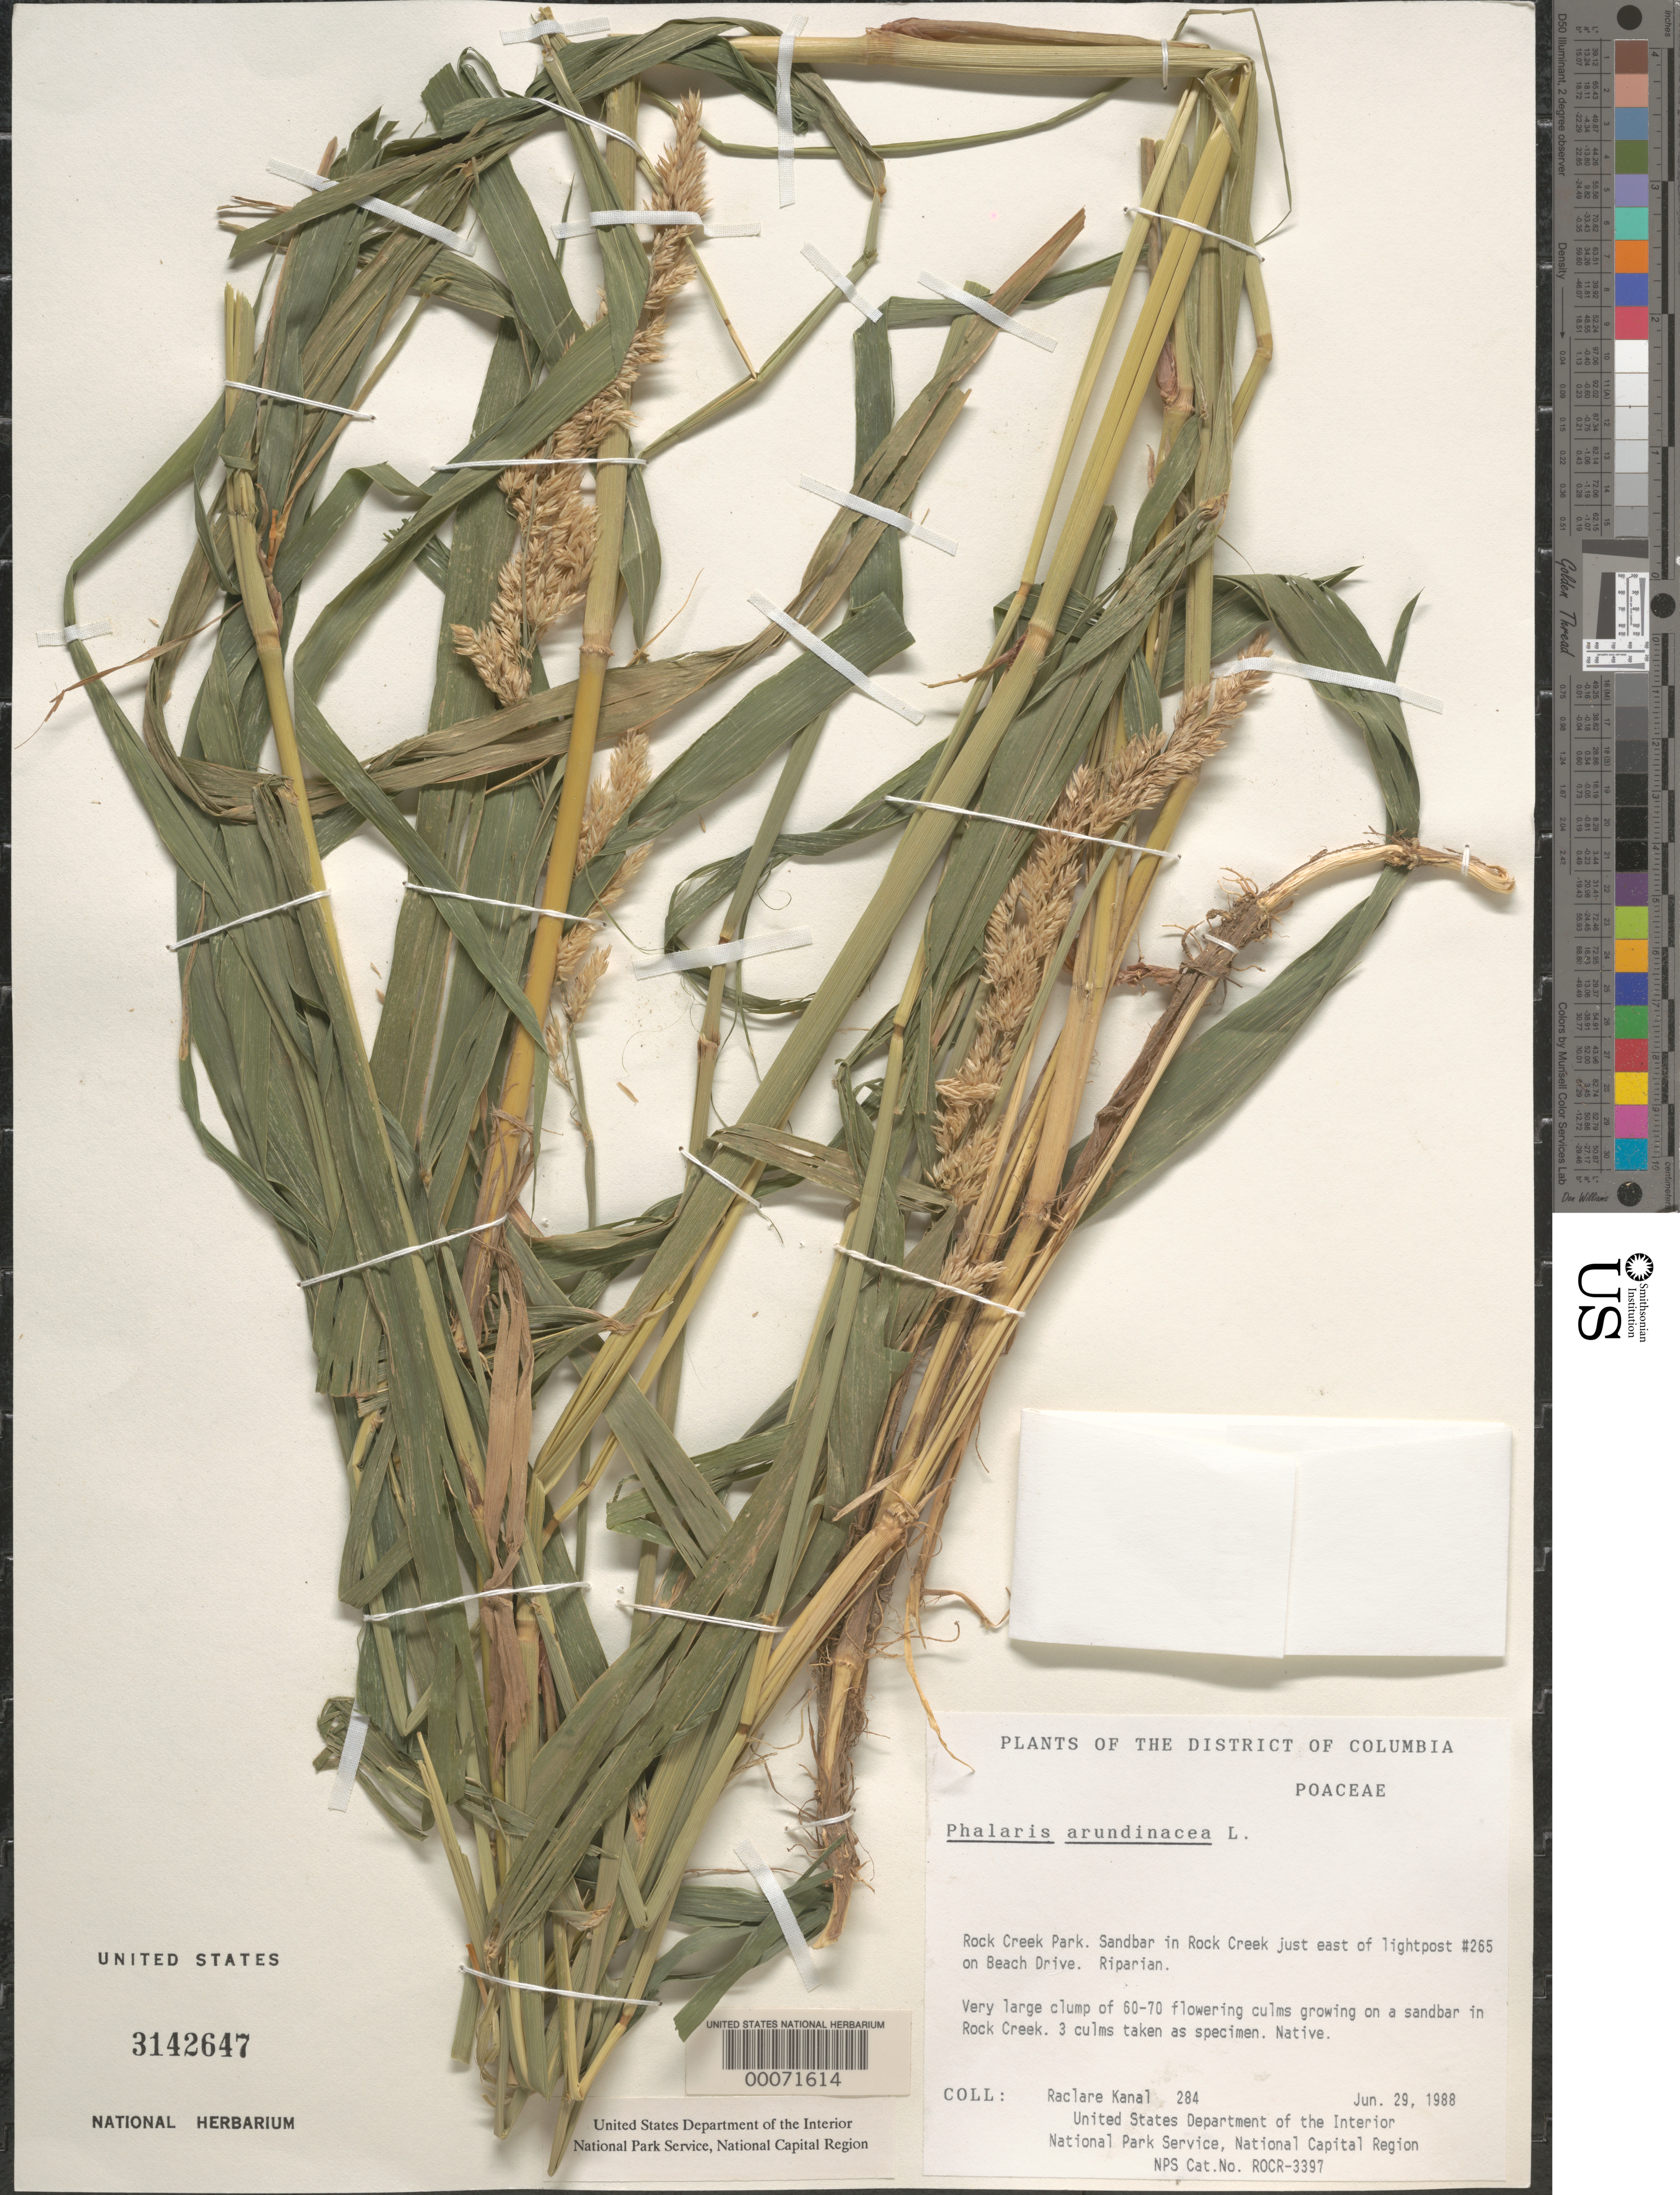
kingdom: Plantae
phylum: Tracheophyta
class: Liliopsida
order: Poales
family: Poaceae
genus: Phalaris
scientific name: Phalaris arundinacea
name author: L.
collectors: R. Kanal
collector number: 284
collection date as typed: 29 Jun 1988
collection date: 1988-06-29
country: United States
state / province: District of Columbia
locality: Rock Creek Park, sandbar in Rock Creek E of Lightpost #265 on Beach Dr Rock Creek Park and Vicinity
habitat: On sandbar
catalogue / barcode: US 3142647